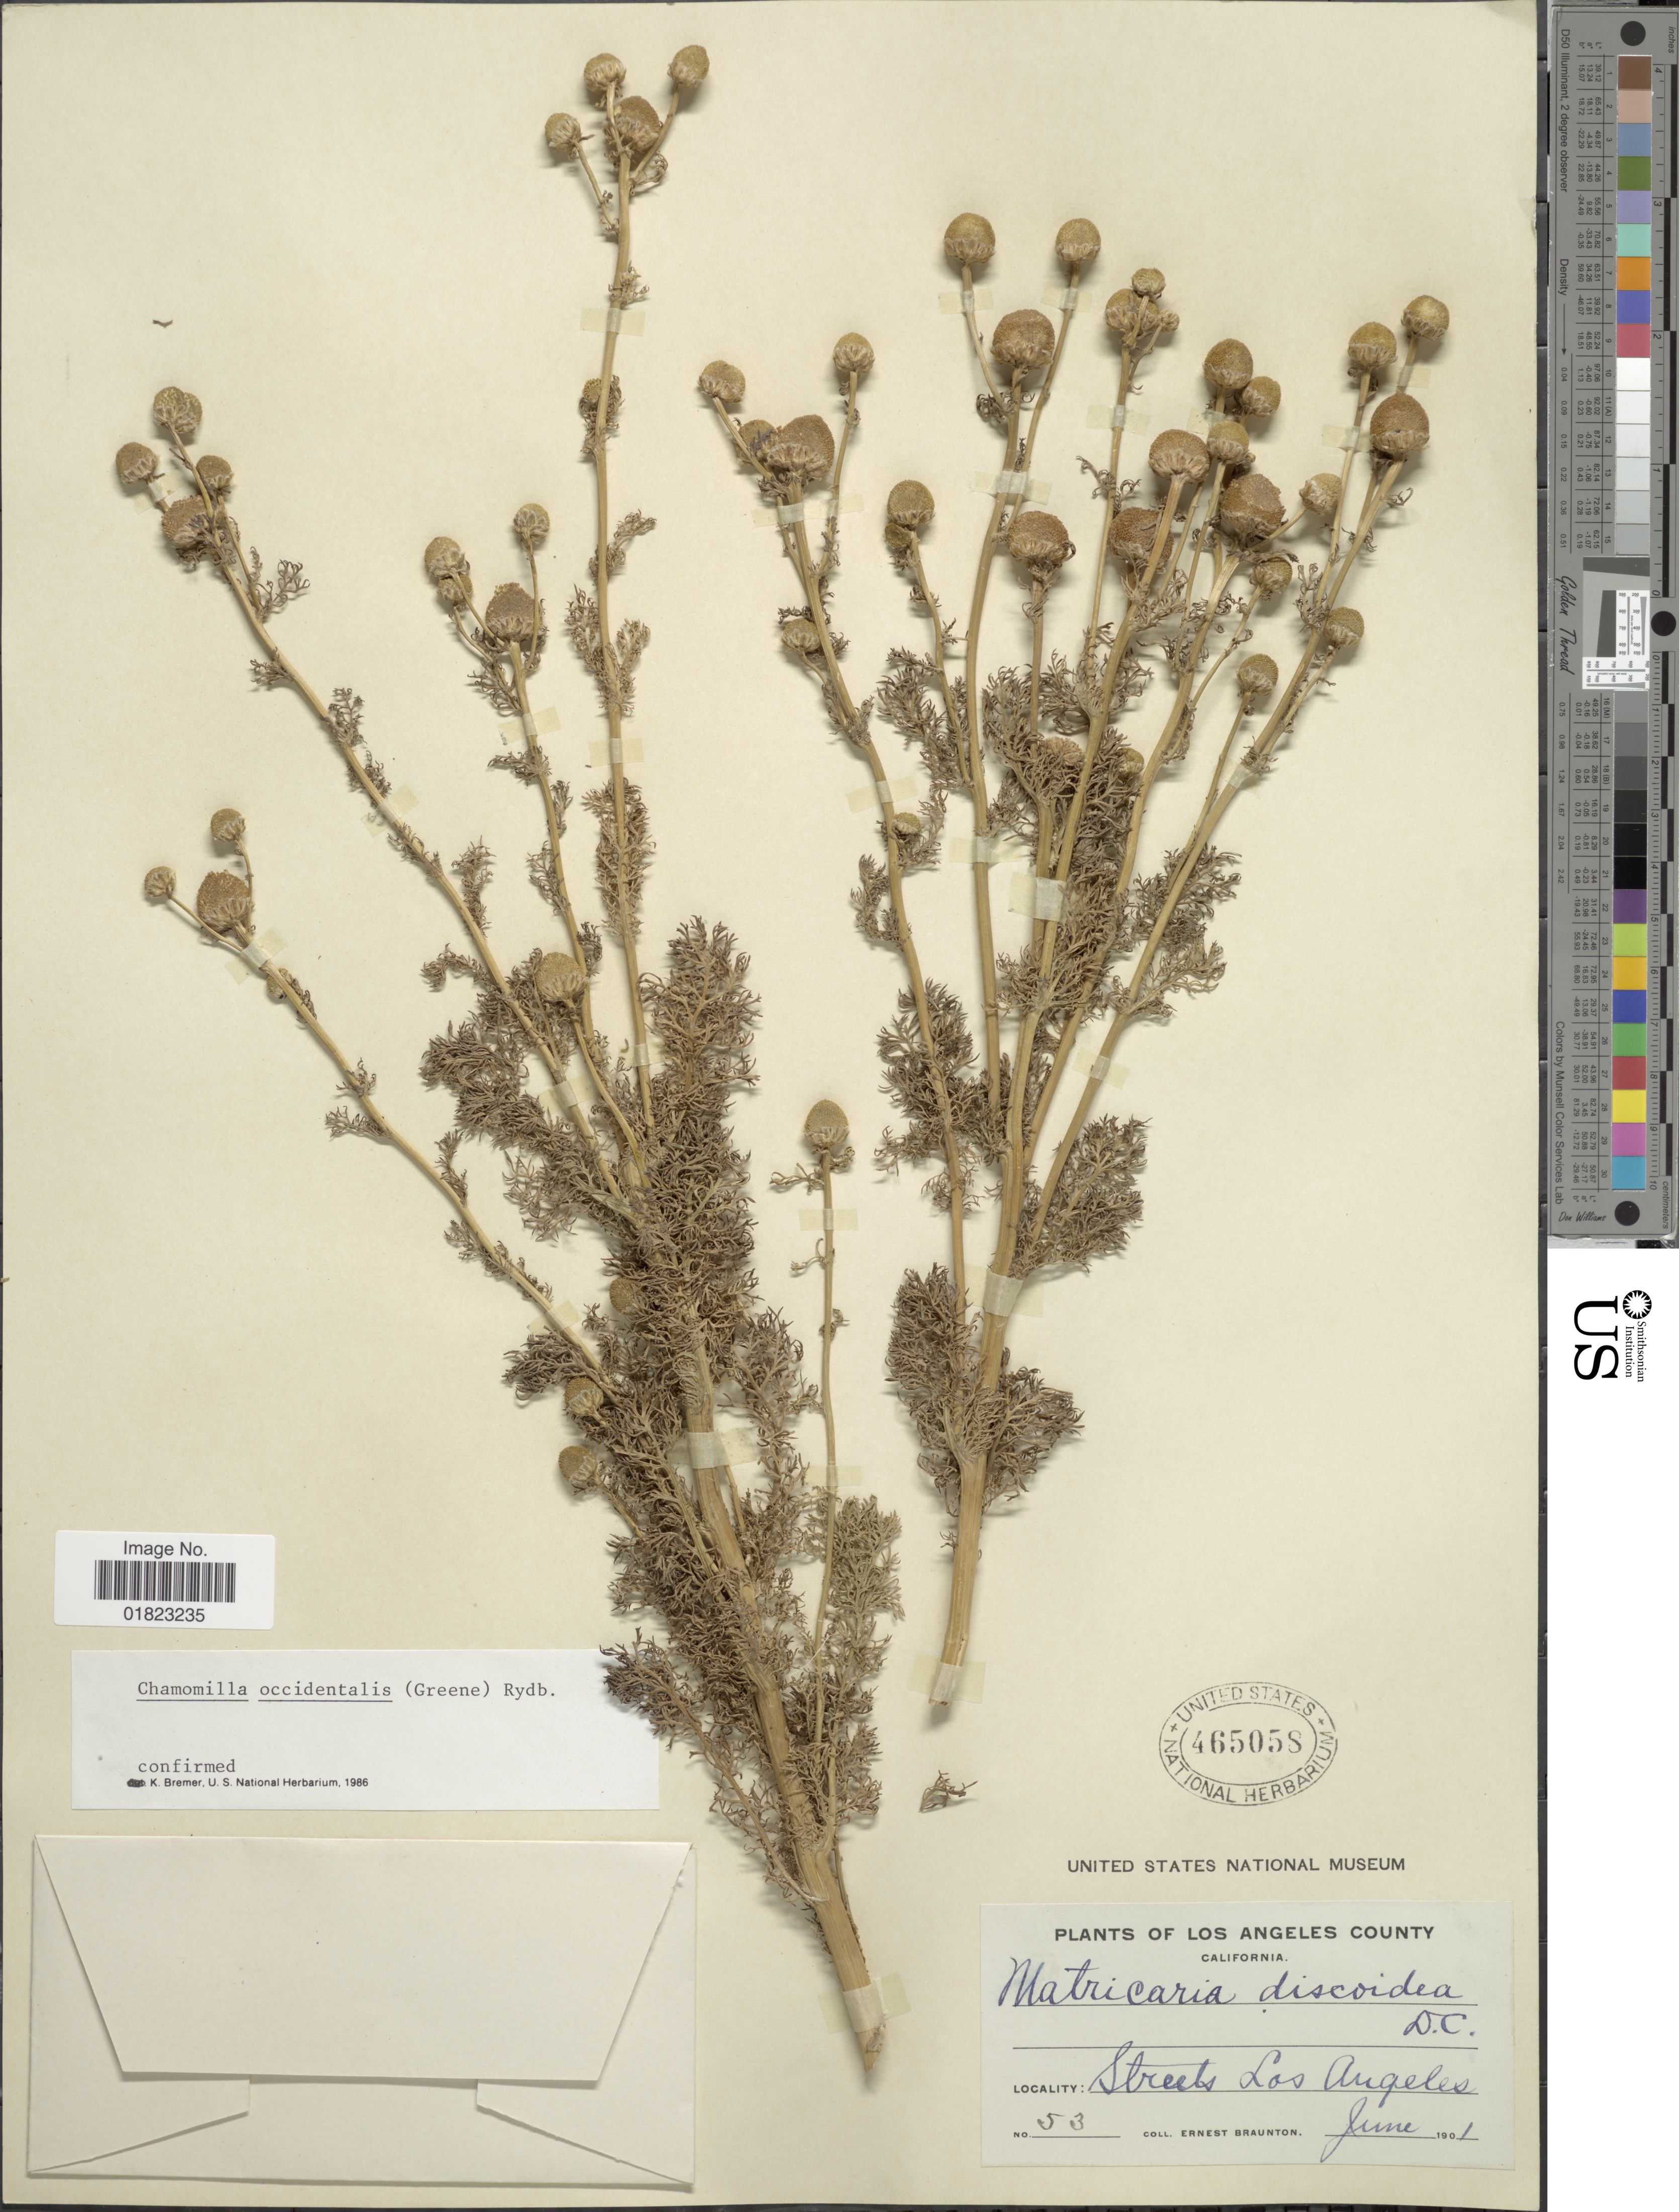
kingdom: Plantae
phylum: Tracheophyta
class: Magnoliopsida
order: Asterales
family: Asteraceae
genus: Matricaria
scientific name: Matricaria occidentalis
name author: Greene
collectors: E. Braunton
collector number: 53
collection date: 1901-06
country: United States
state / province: California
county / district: Los Angeles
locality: Streets Los Angeles County, California.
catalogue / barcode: US 465058